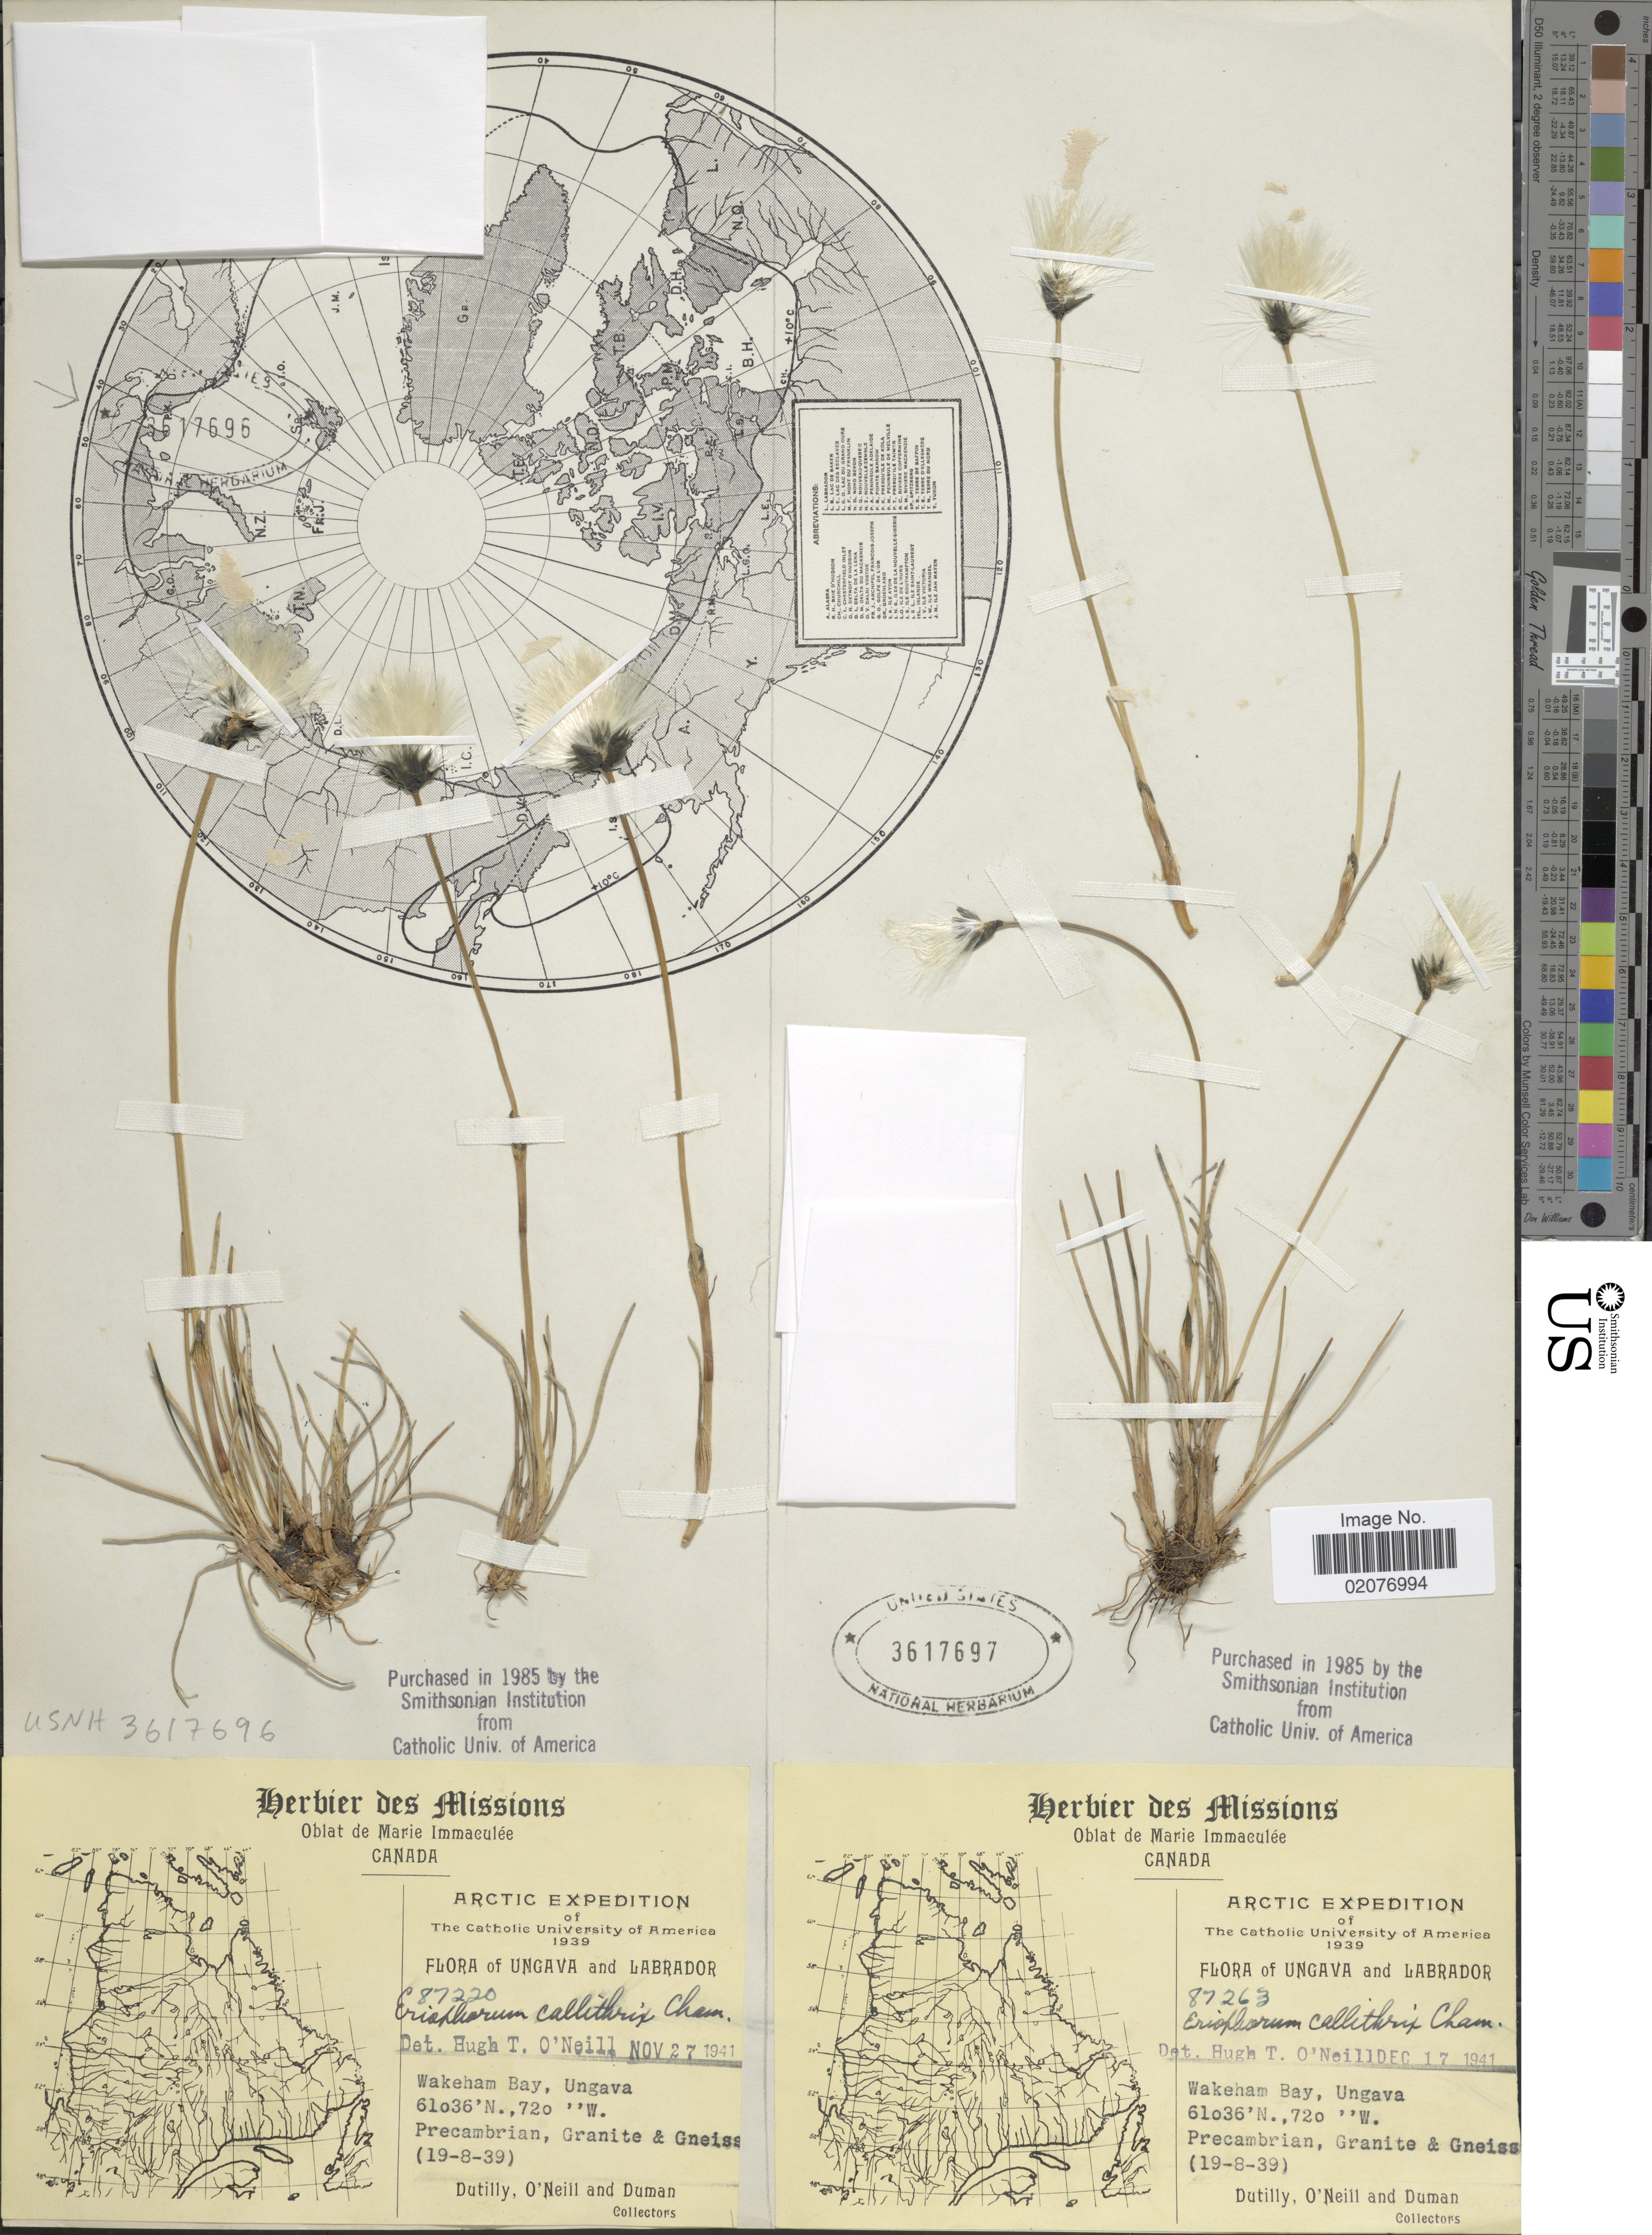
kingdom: Plantae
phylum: Tracheophyta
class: Liliopsida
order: Poales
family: Cyperaceae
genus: Eriophorum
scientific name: Eriophorum callitrix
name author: Cham. ex C.A. Mey.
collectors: -. Dutilly, O' Neill & -. Duman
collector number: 87263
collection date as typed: Transcribed d/m/y: 19/8/39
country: Canada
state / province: Newfoundland and Labrador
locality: Arctic, Ungava and Labrador, Wakeham Bay, Ungava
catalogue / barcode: US 3617697-2